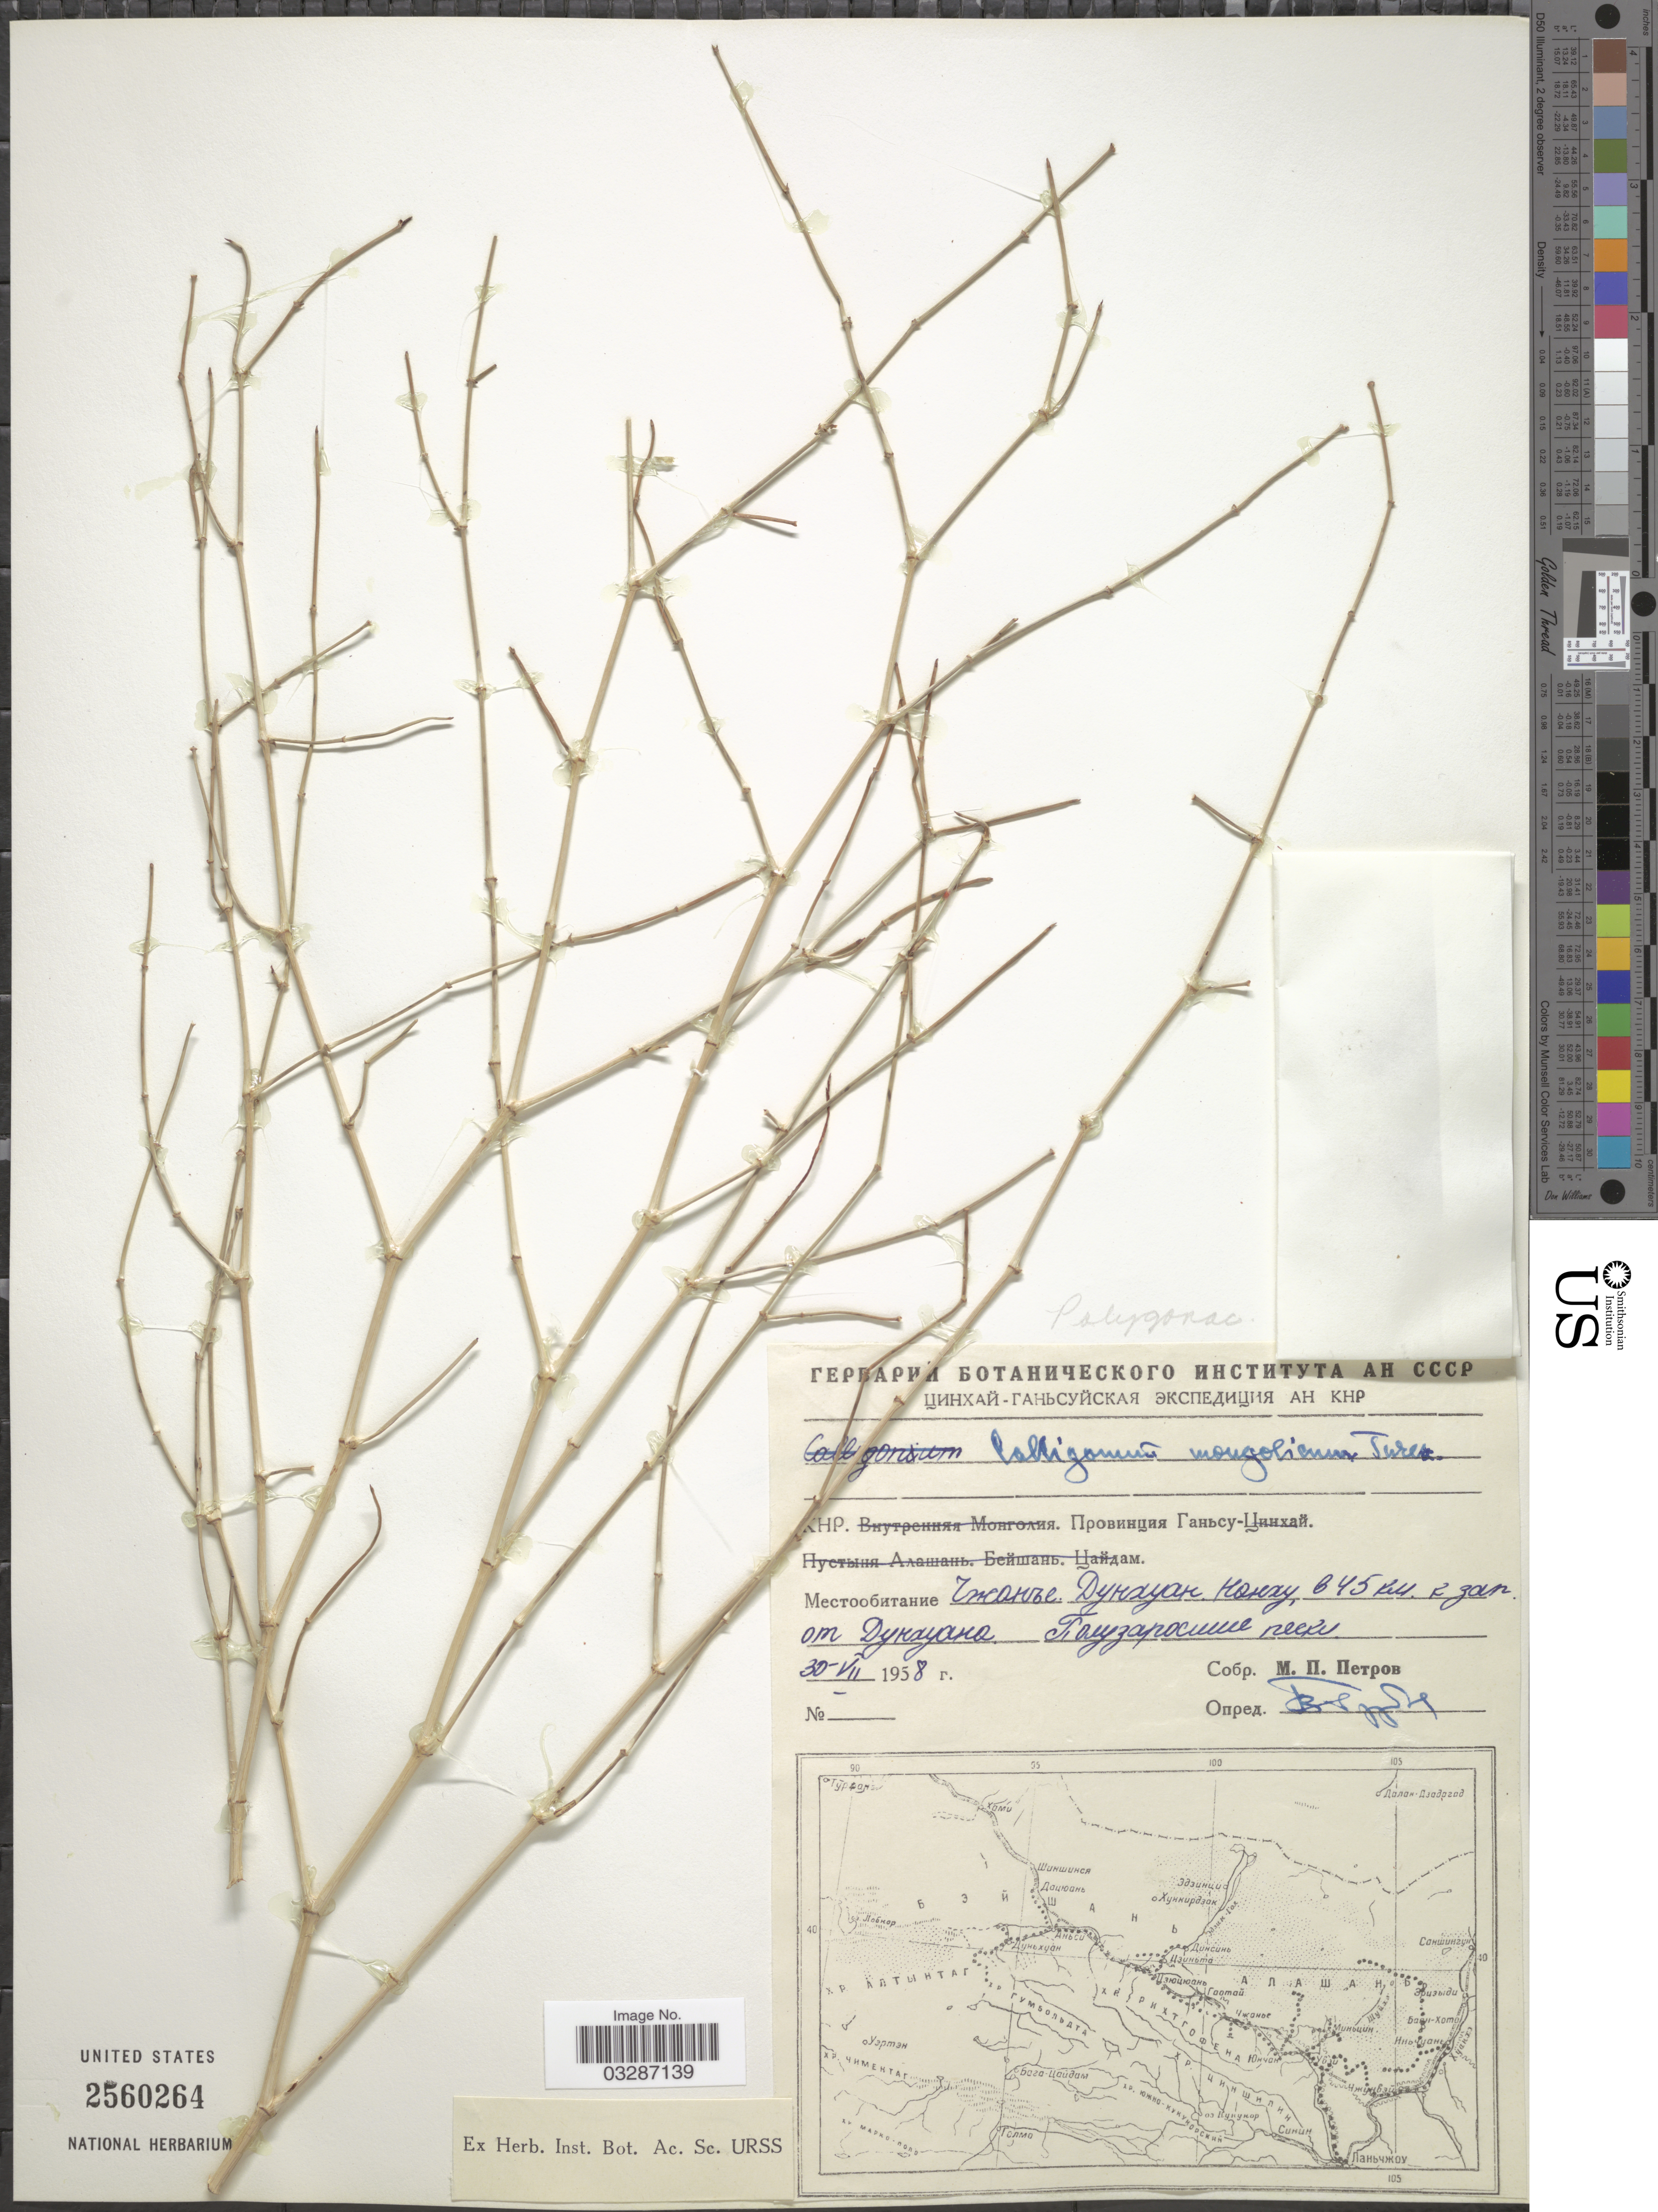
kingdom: Plantae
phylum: Tracheophyta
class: Magnoliopsida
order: Caryophyllales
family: Polygonaceae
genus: Calligonum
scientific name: Calligonum mongolicum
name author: Turcz.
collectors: M. Petrov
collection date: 1958-07-30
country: China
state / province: Gansu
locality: Chzhan, 45 km E from Dunhuang.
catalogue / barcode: US 256024